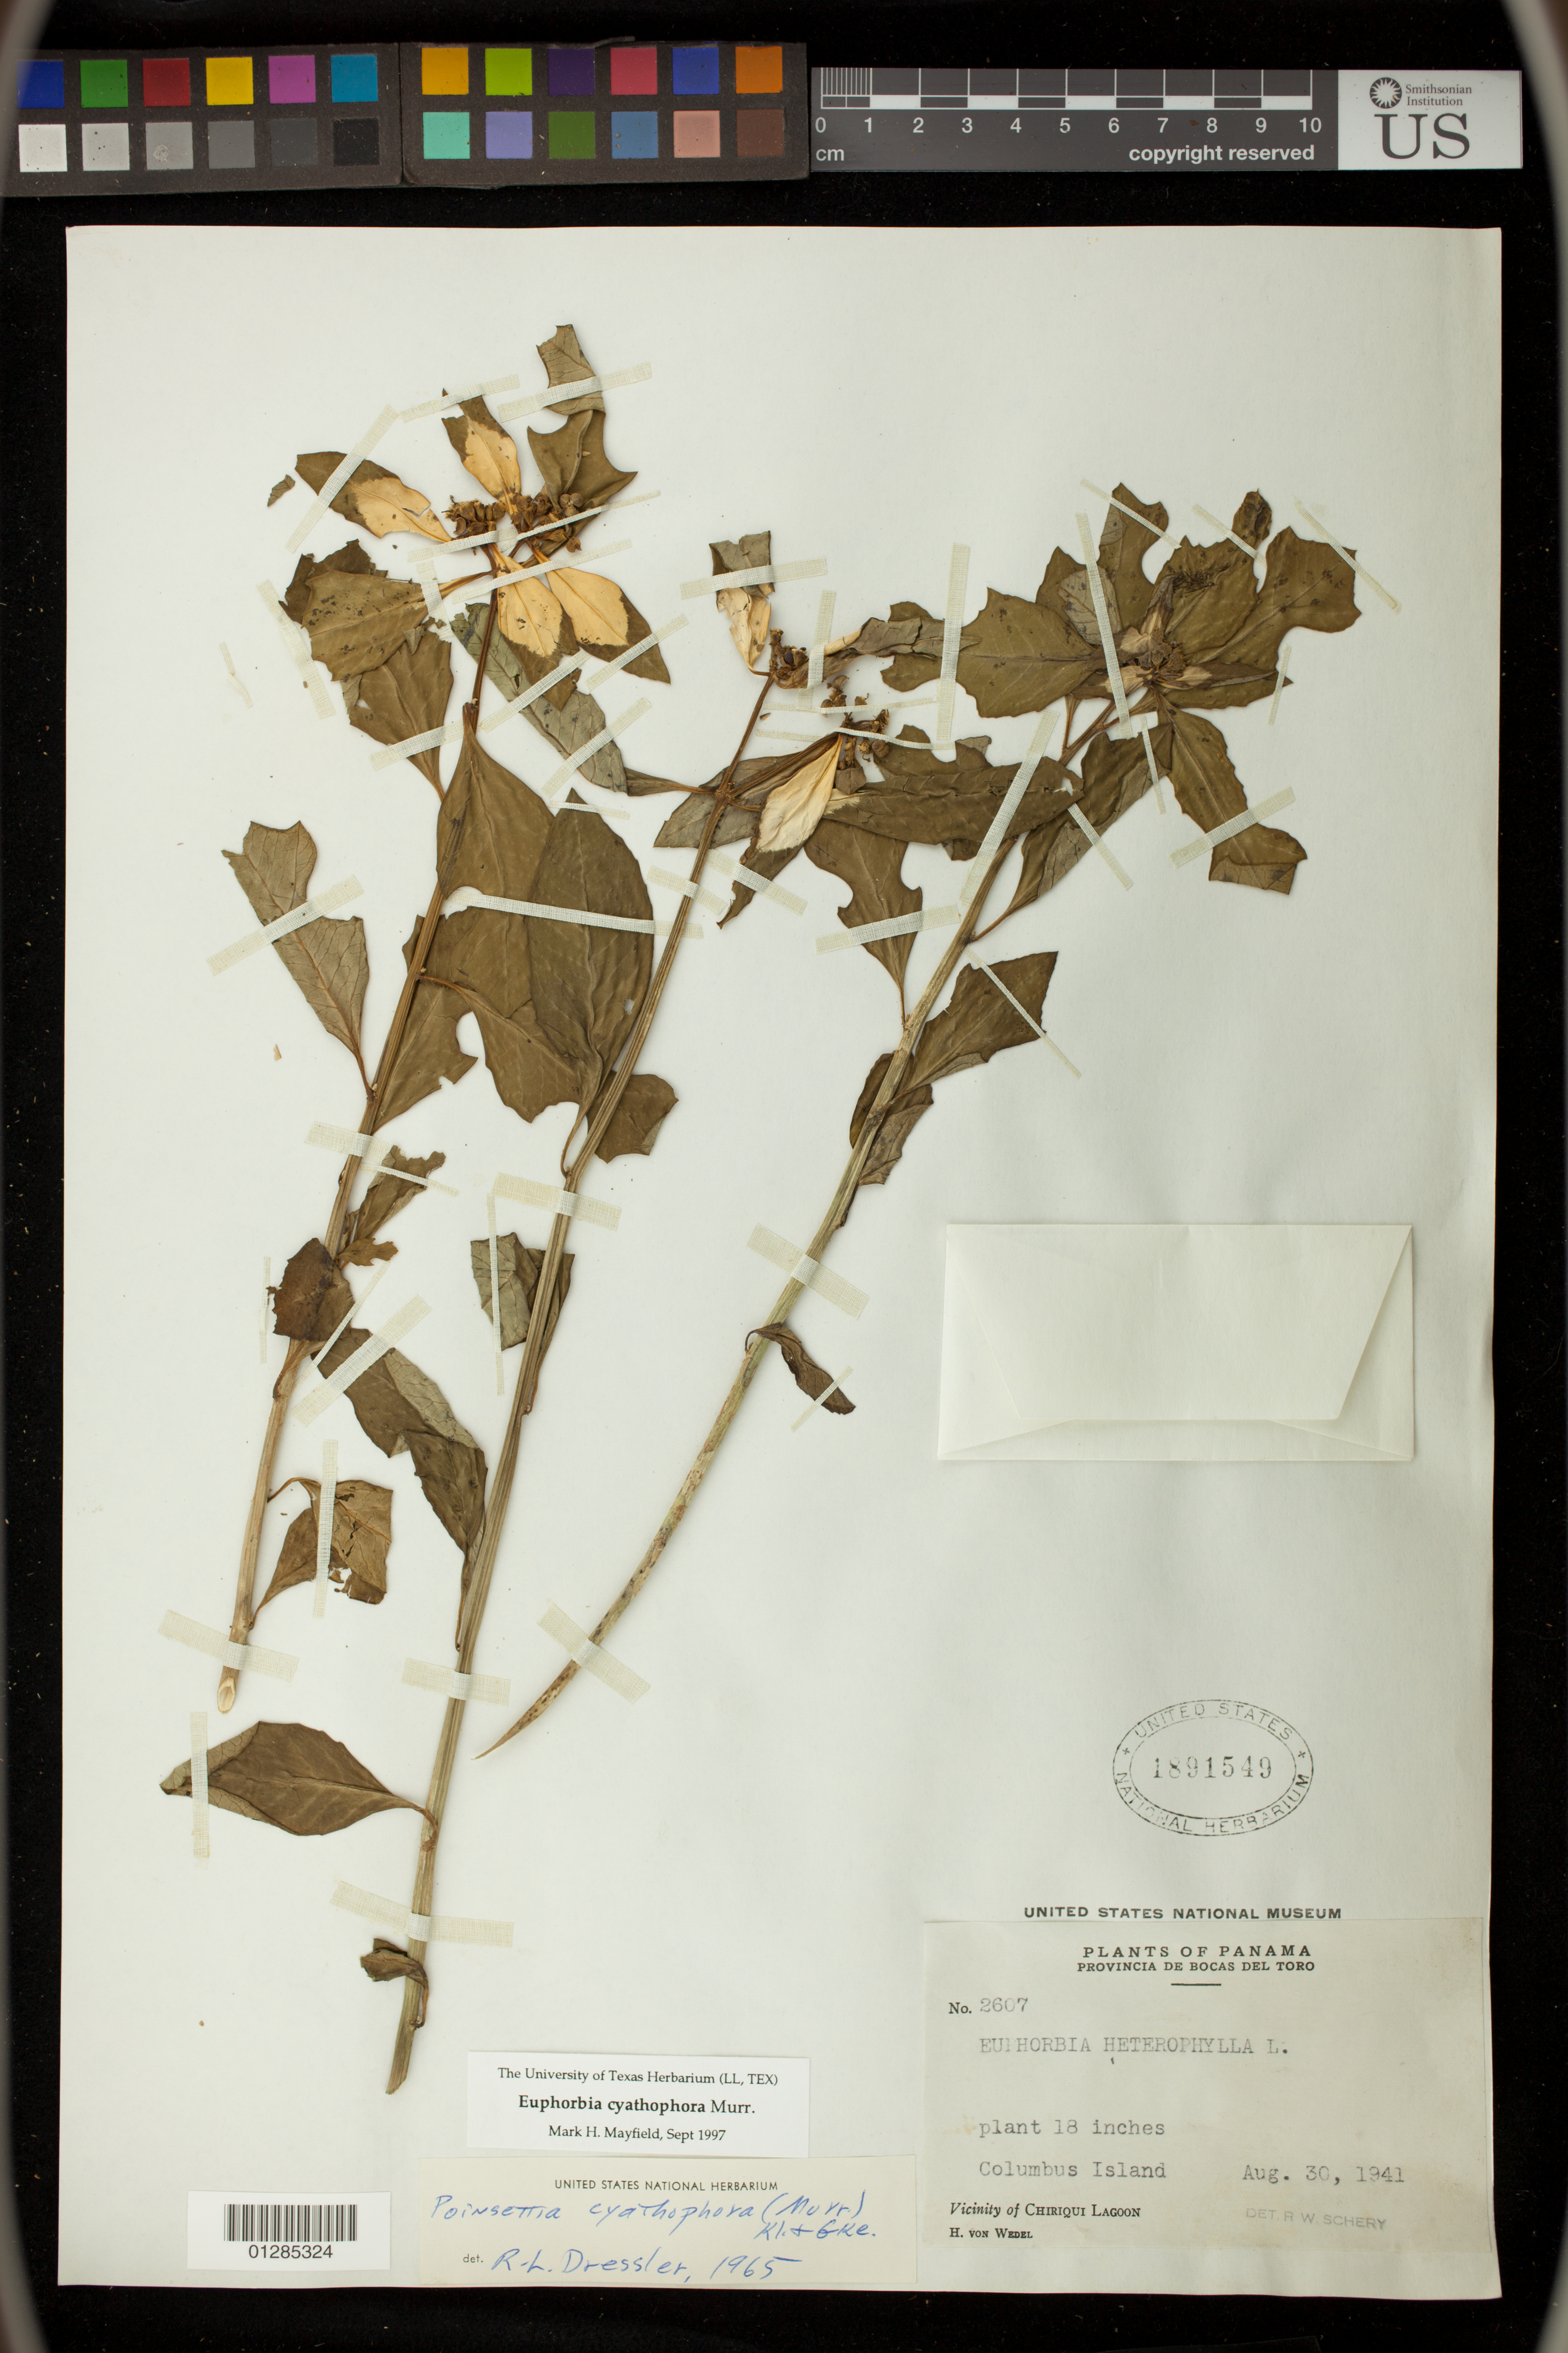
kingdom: Plantae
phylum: Tracheophyta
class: Magnoliopsida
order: Malpighiales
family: Euphorbiaceae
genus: Euphorbia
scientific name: Euphorbia heterophylla var. cyathophora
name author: (Murr.) Griseb.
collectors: H. von Wedel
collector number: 2607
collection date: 1941-08-30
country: Panama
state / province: Bocas del Toro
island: Colón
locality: Columbus Island [= Isla Colón] in the vicinity of Chiriquí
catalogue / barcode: US 1891549